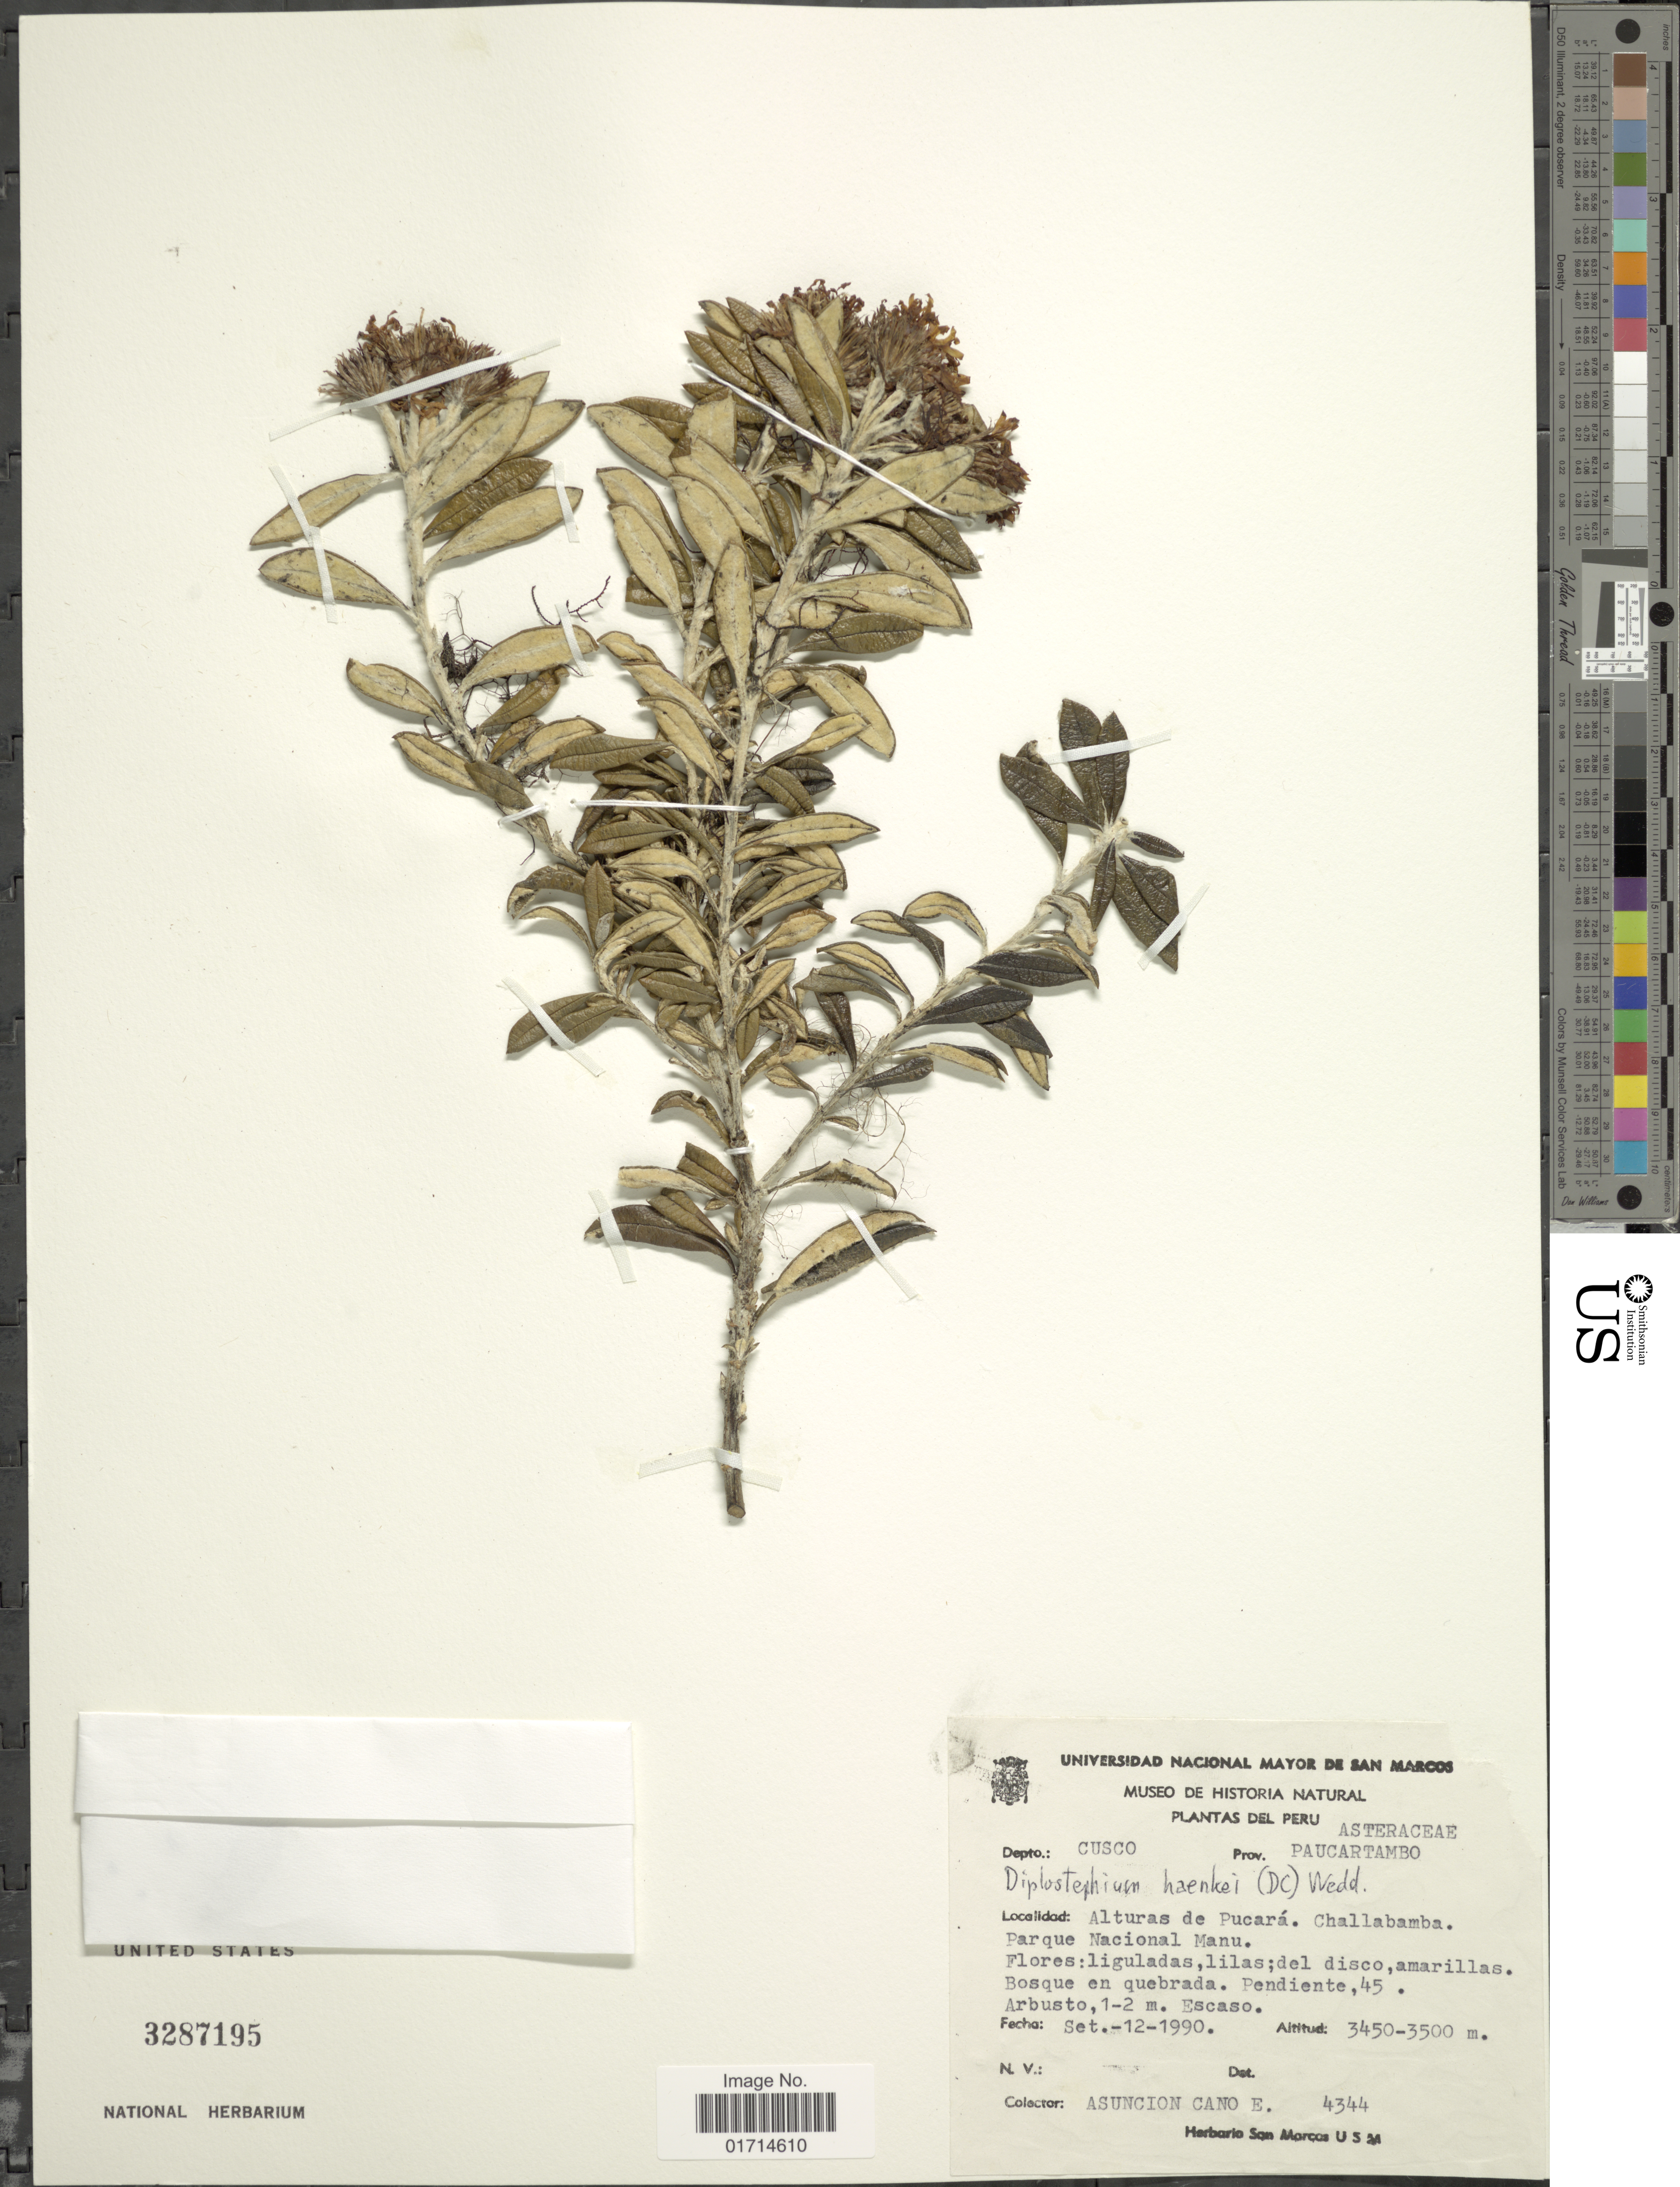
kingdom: Plantae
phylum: Tracheophyta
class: Magnoliopsida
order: Asterales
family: Asteraceae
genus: Diplostephium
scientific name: Diplostephium haenkei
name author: (DC.) Wedd.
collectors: A. Cano E.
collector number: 4344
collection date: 1990-09-12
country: Peru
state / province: Cusco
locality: Prov. Paucartambo, Alturas de Pucara, Challabamba, Parque Nacional Manu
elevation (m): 3450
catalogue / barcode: US 3287195